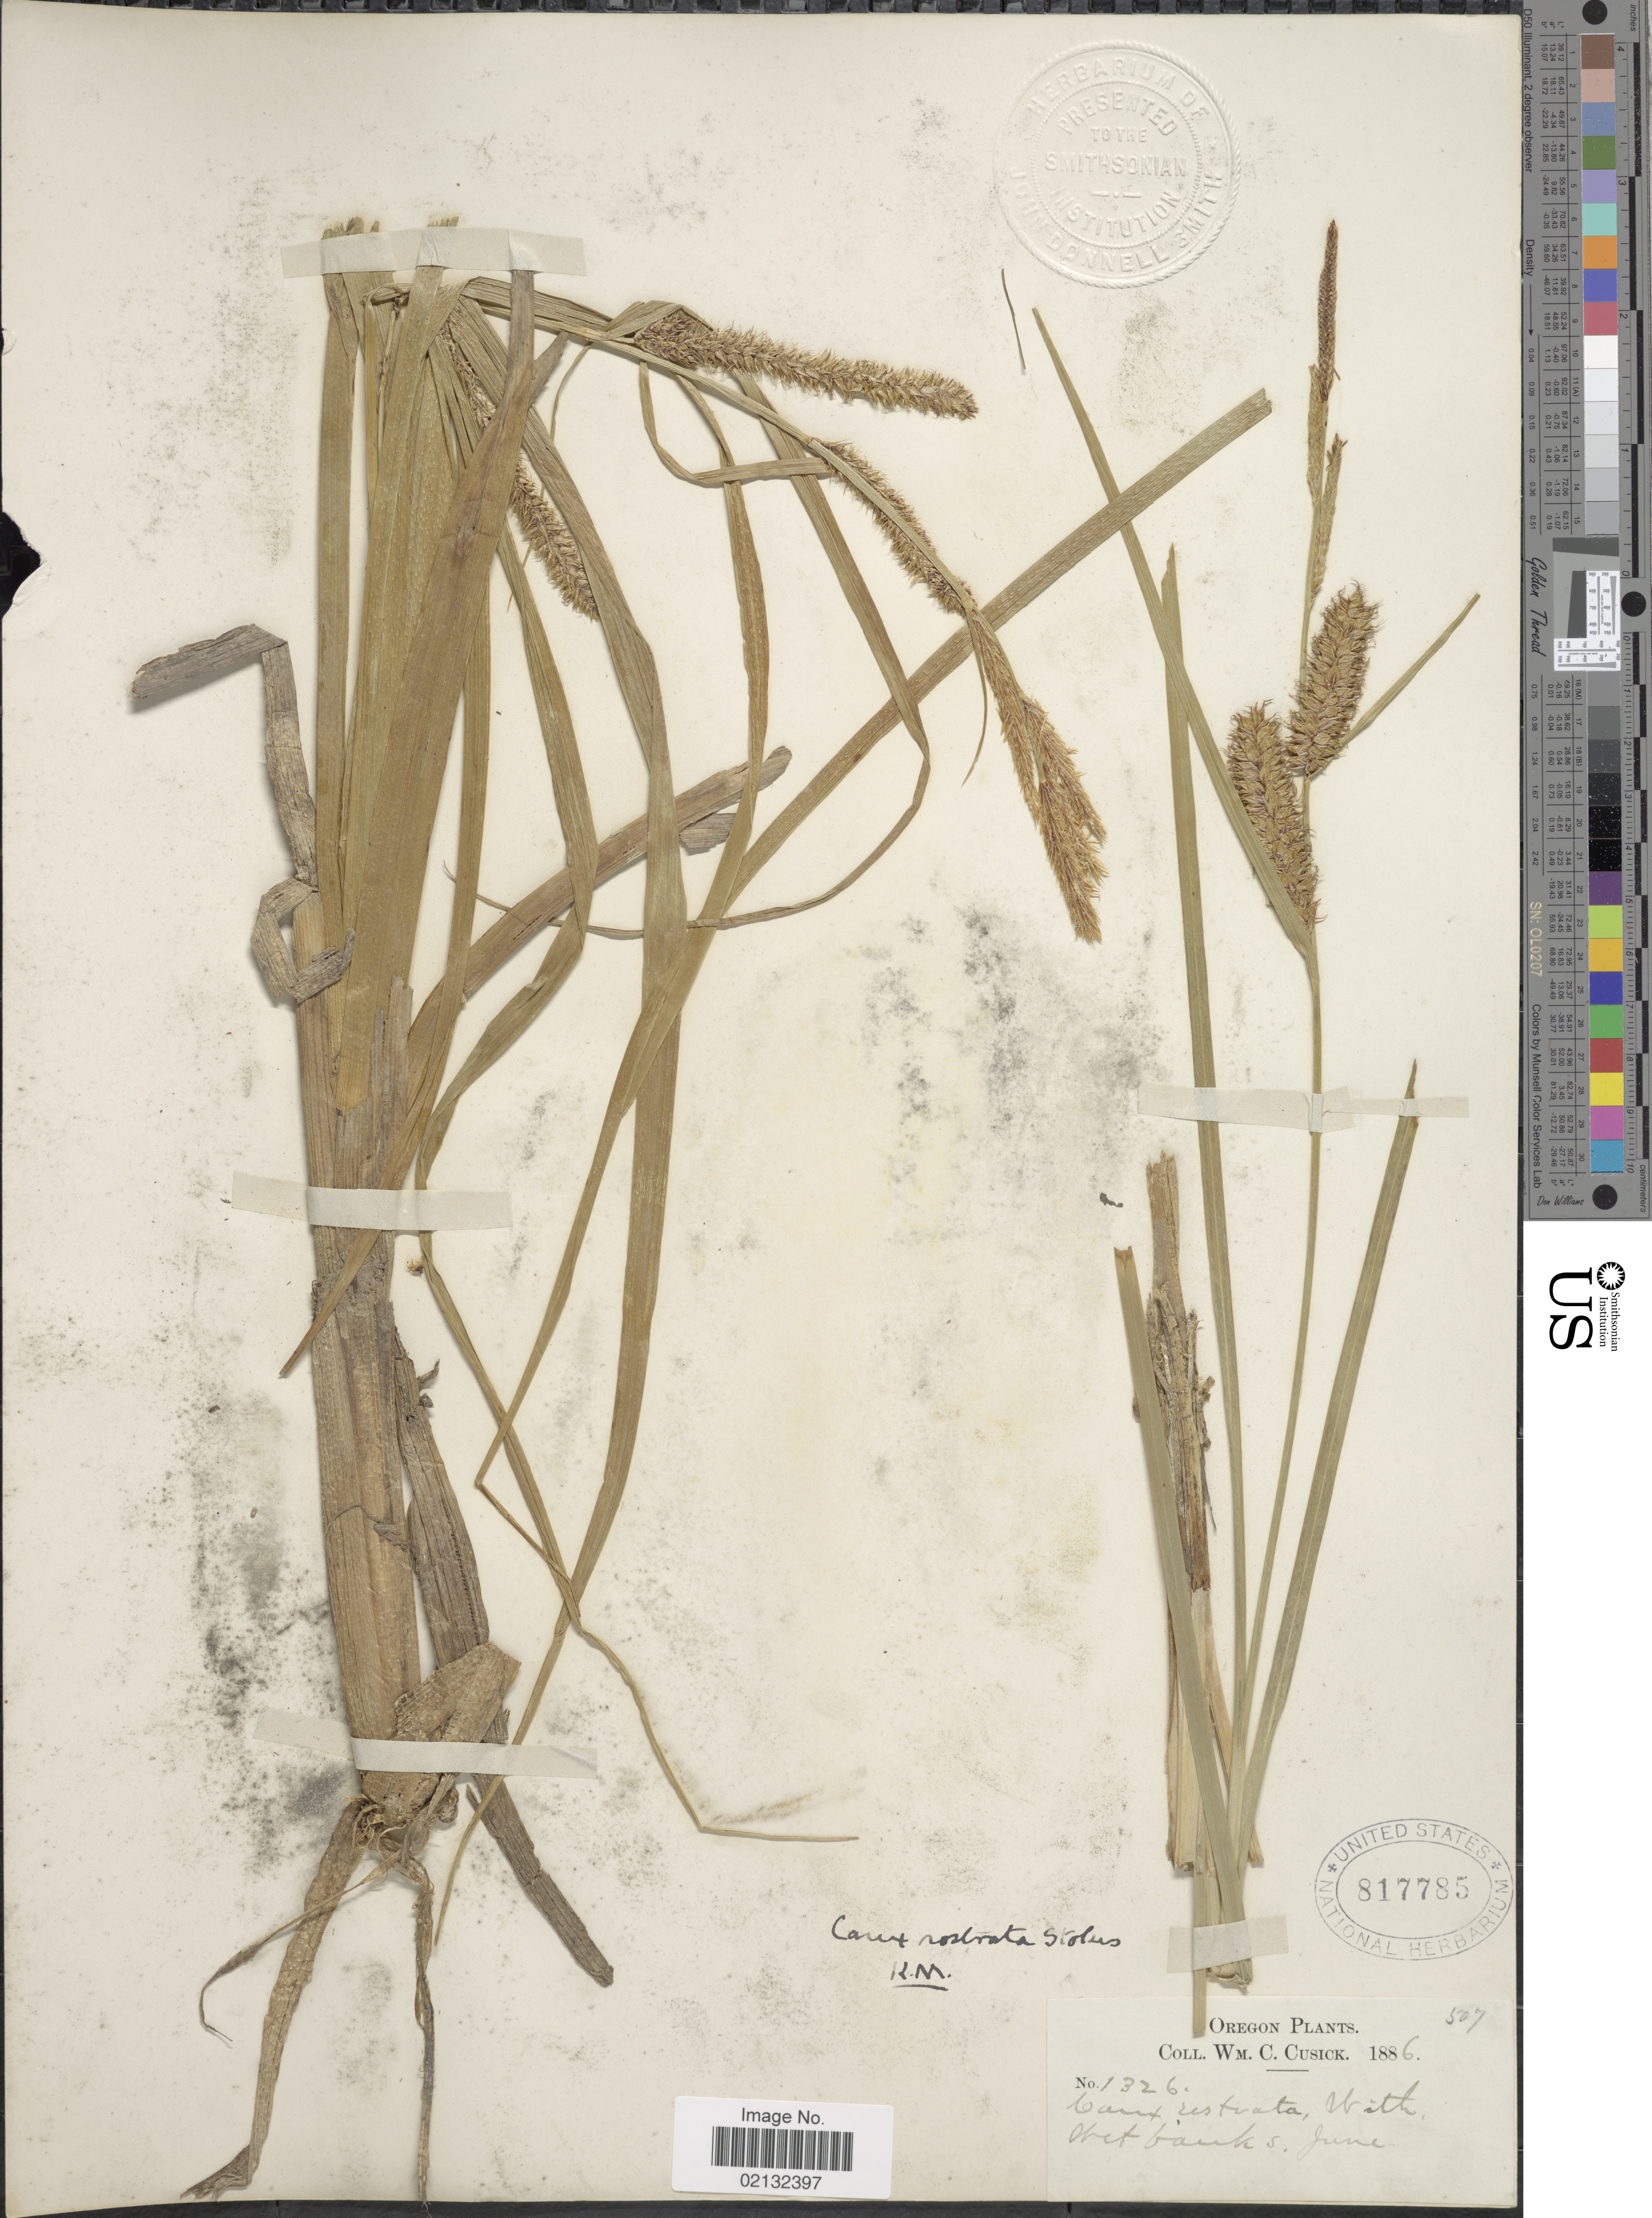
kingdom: Plantae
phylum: Tracheophyta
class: Liliopsida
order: Poales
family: Cyperaceae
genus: Carex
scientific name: Carex rostrata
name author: Stokes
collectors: W. C. Cusick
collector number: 1326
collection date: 1886-06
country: United States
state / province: Oregon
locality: Wet banks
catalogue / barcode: US 817785